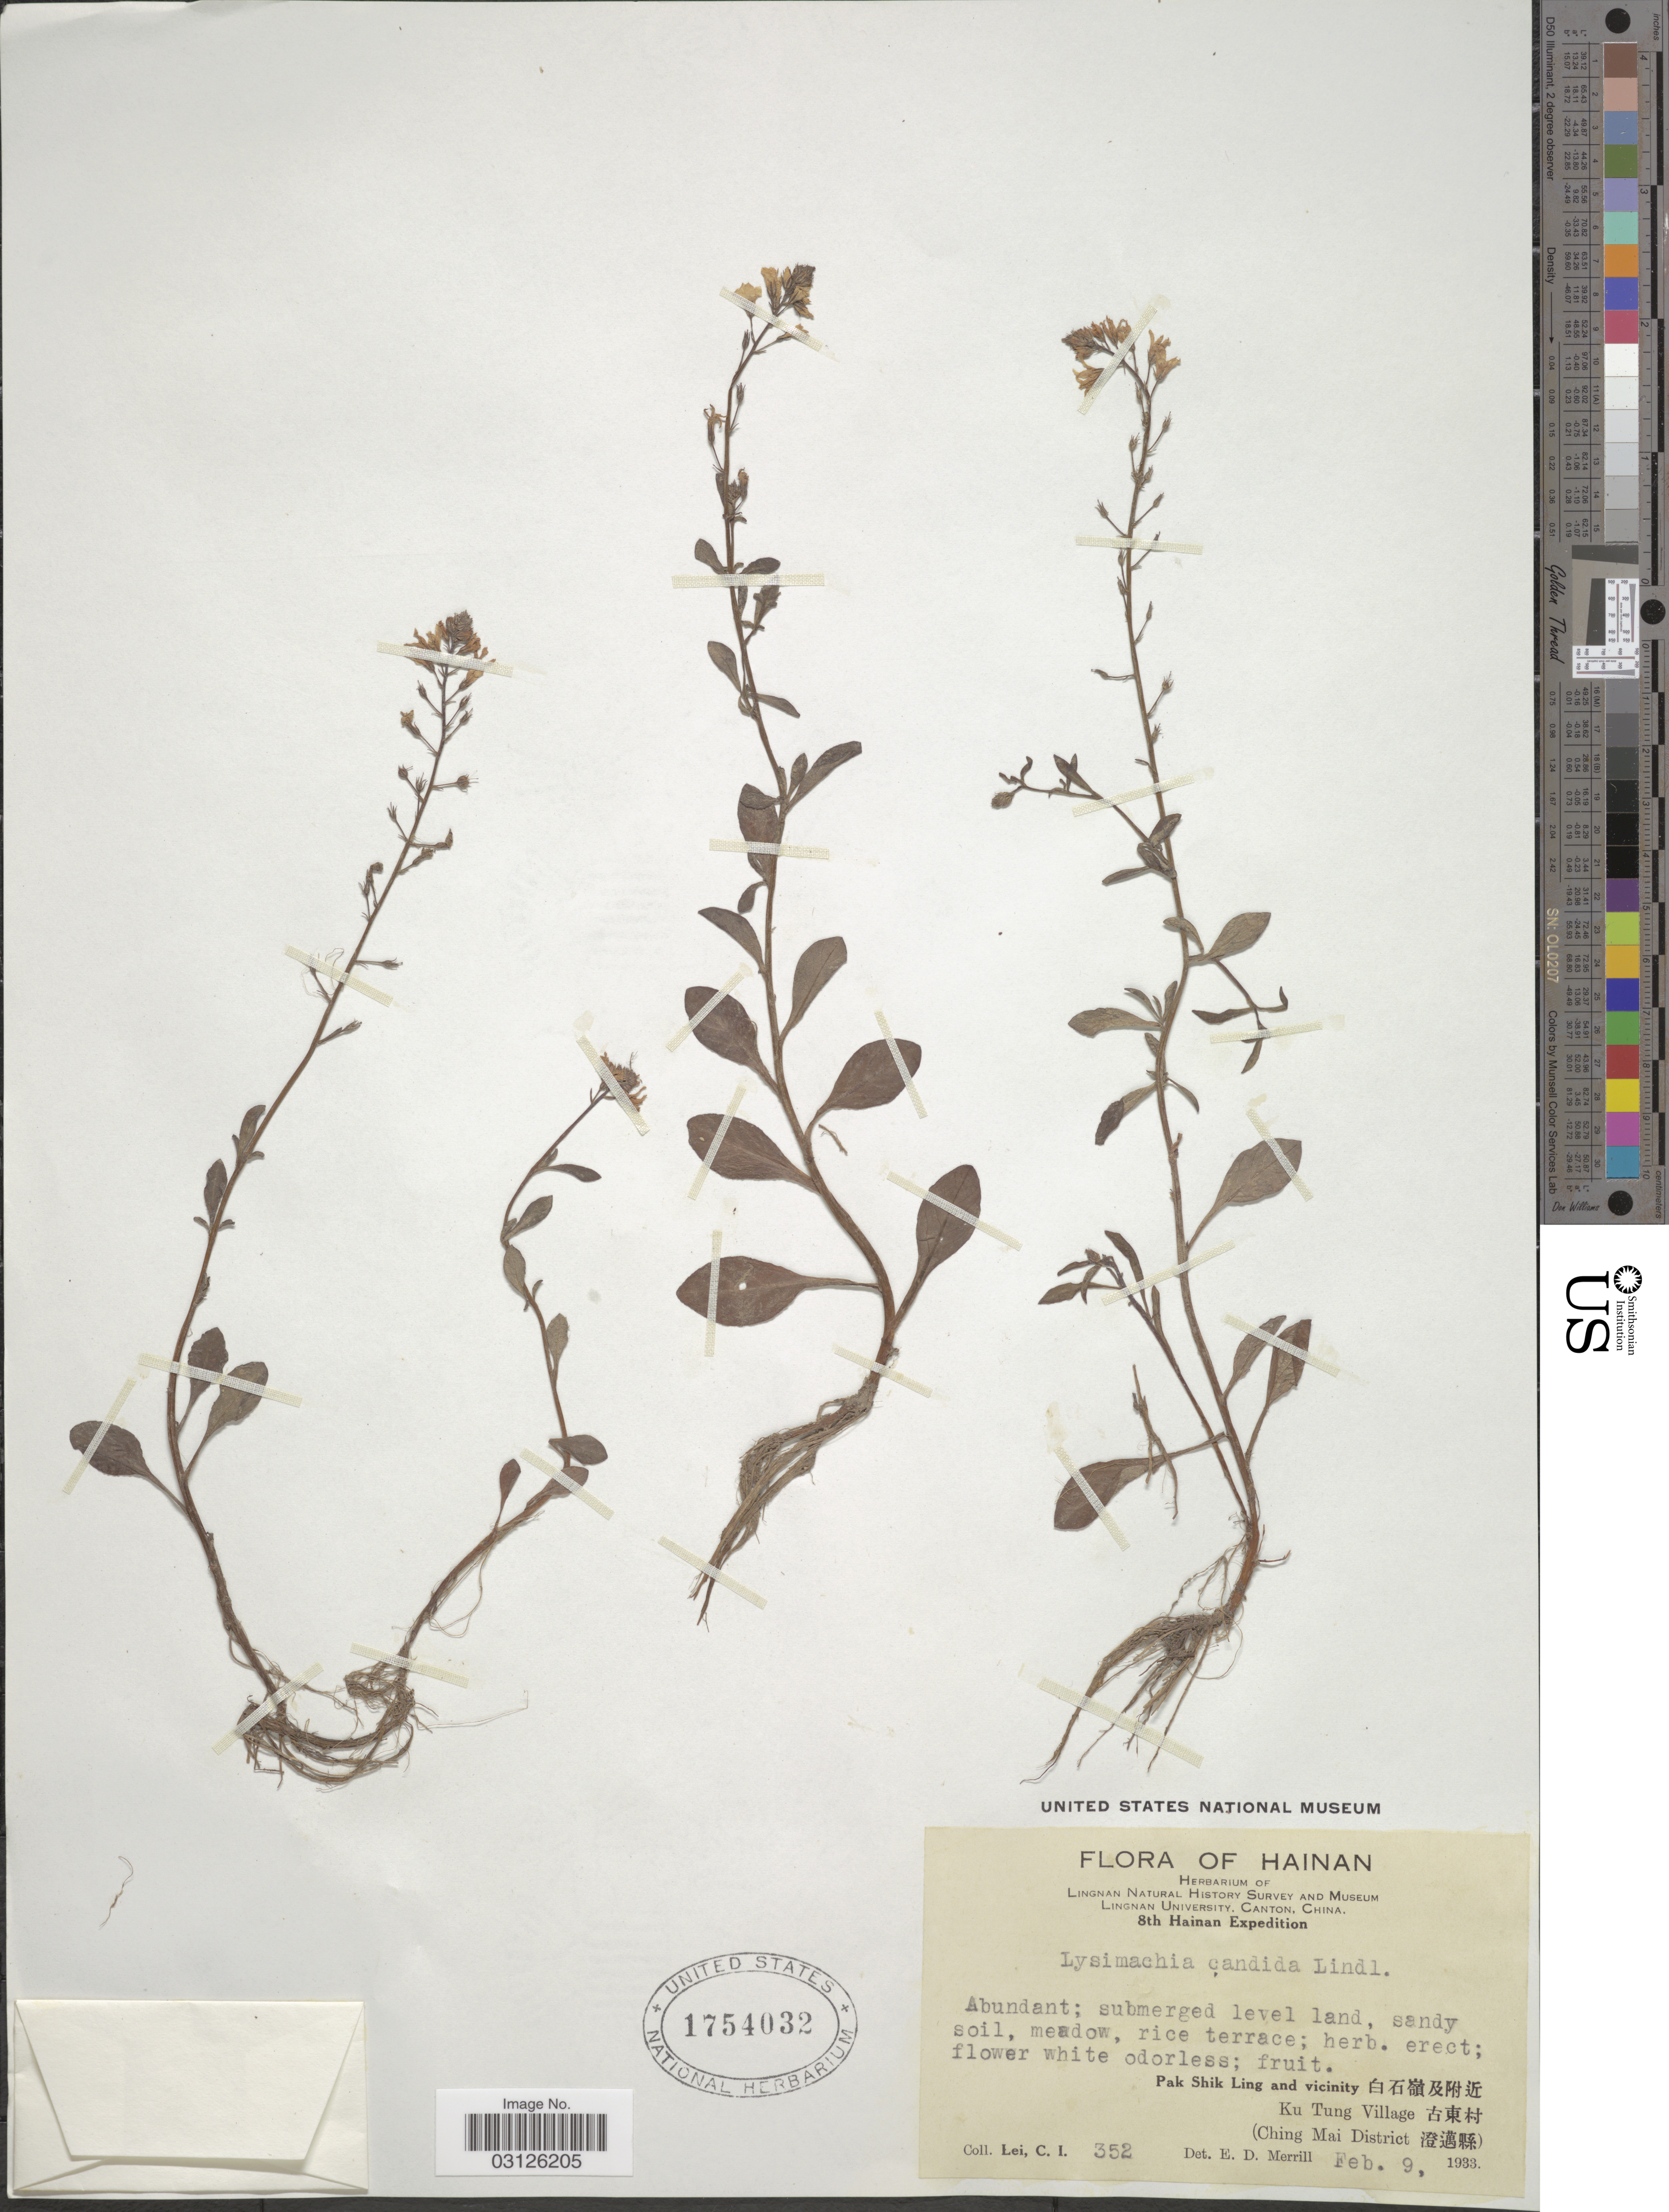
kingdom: Plantae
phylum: Tracheophyta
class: Magnoliopsida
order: Ericales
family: Primulaceae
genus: Lysimachia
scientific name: Lysimachia candida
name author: Lindl.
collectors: C. I. Lei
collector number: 352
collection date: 1933-02-09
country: China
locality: Pak Shik Ling and vicinity, Ku Tung Village. (Ching Mai District).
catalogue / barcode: US 1754032